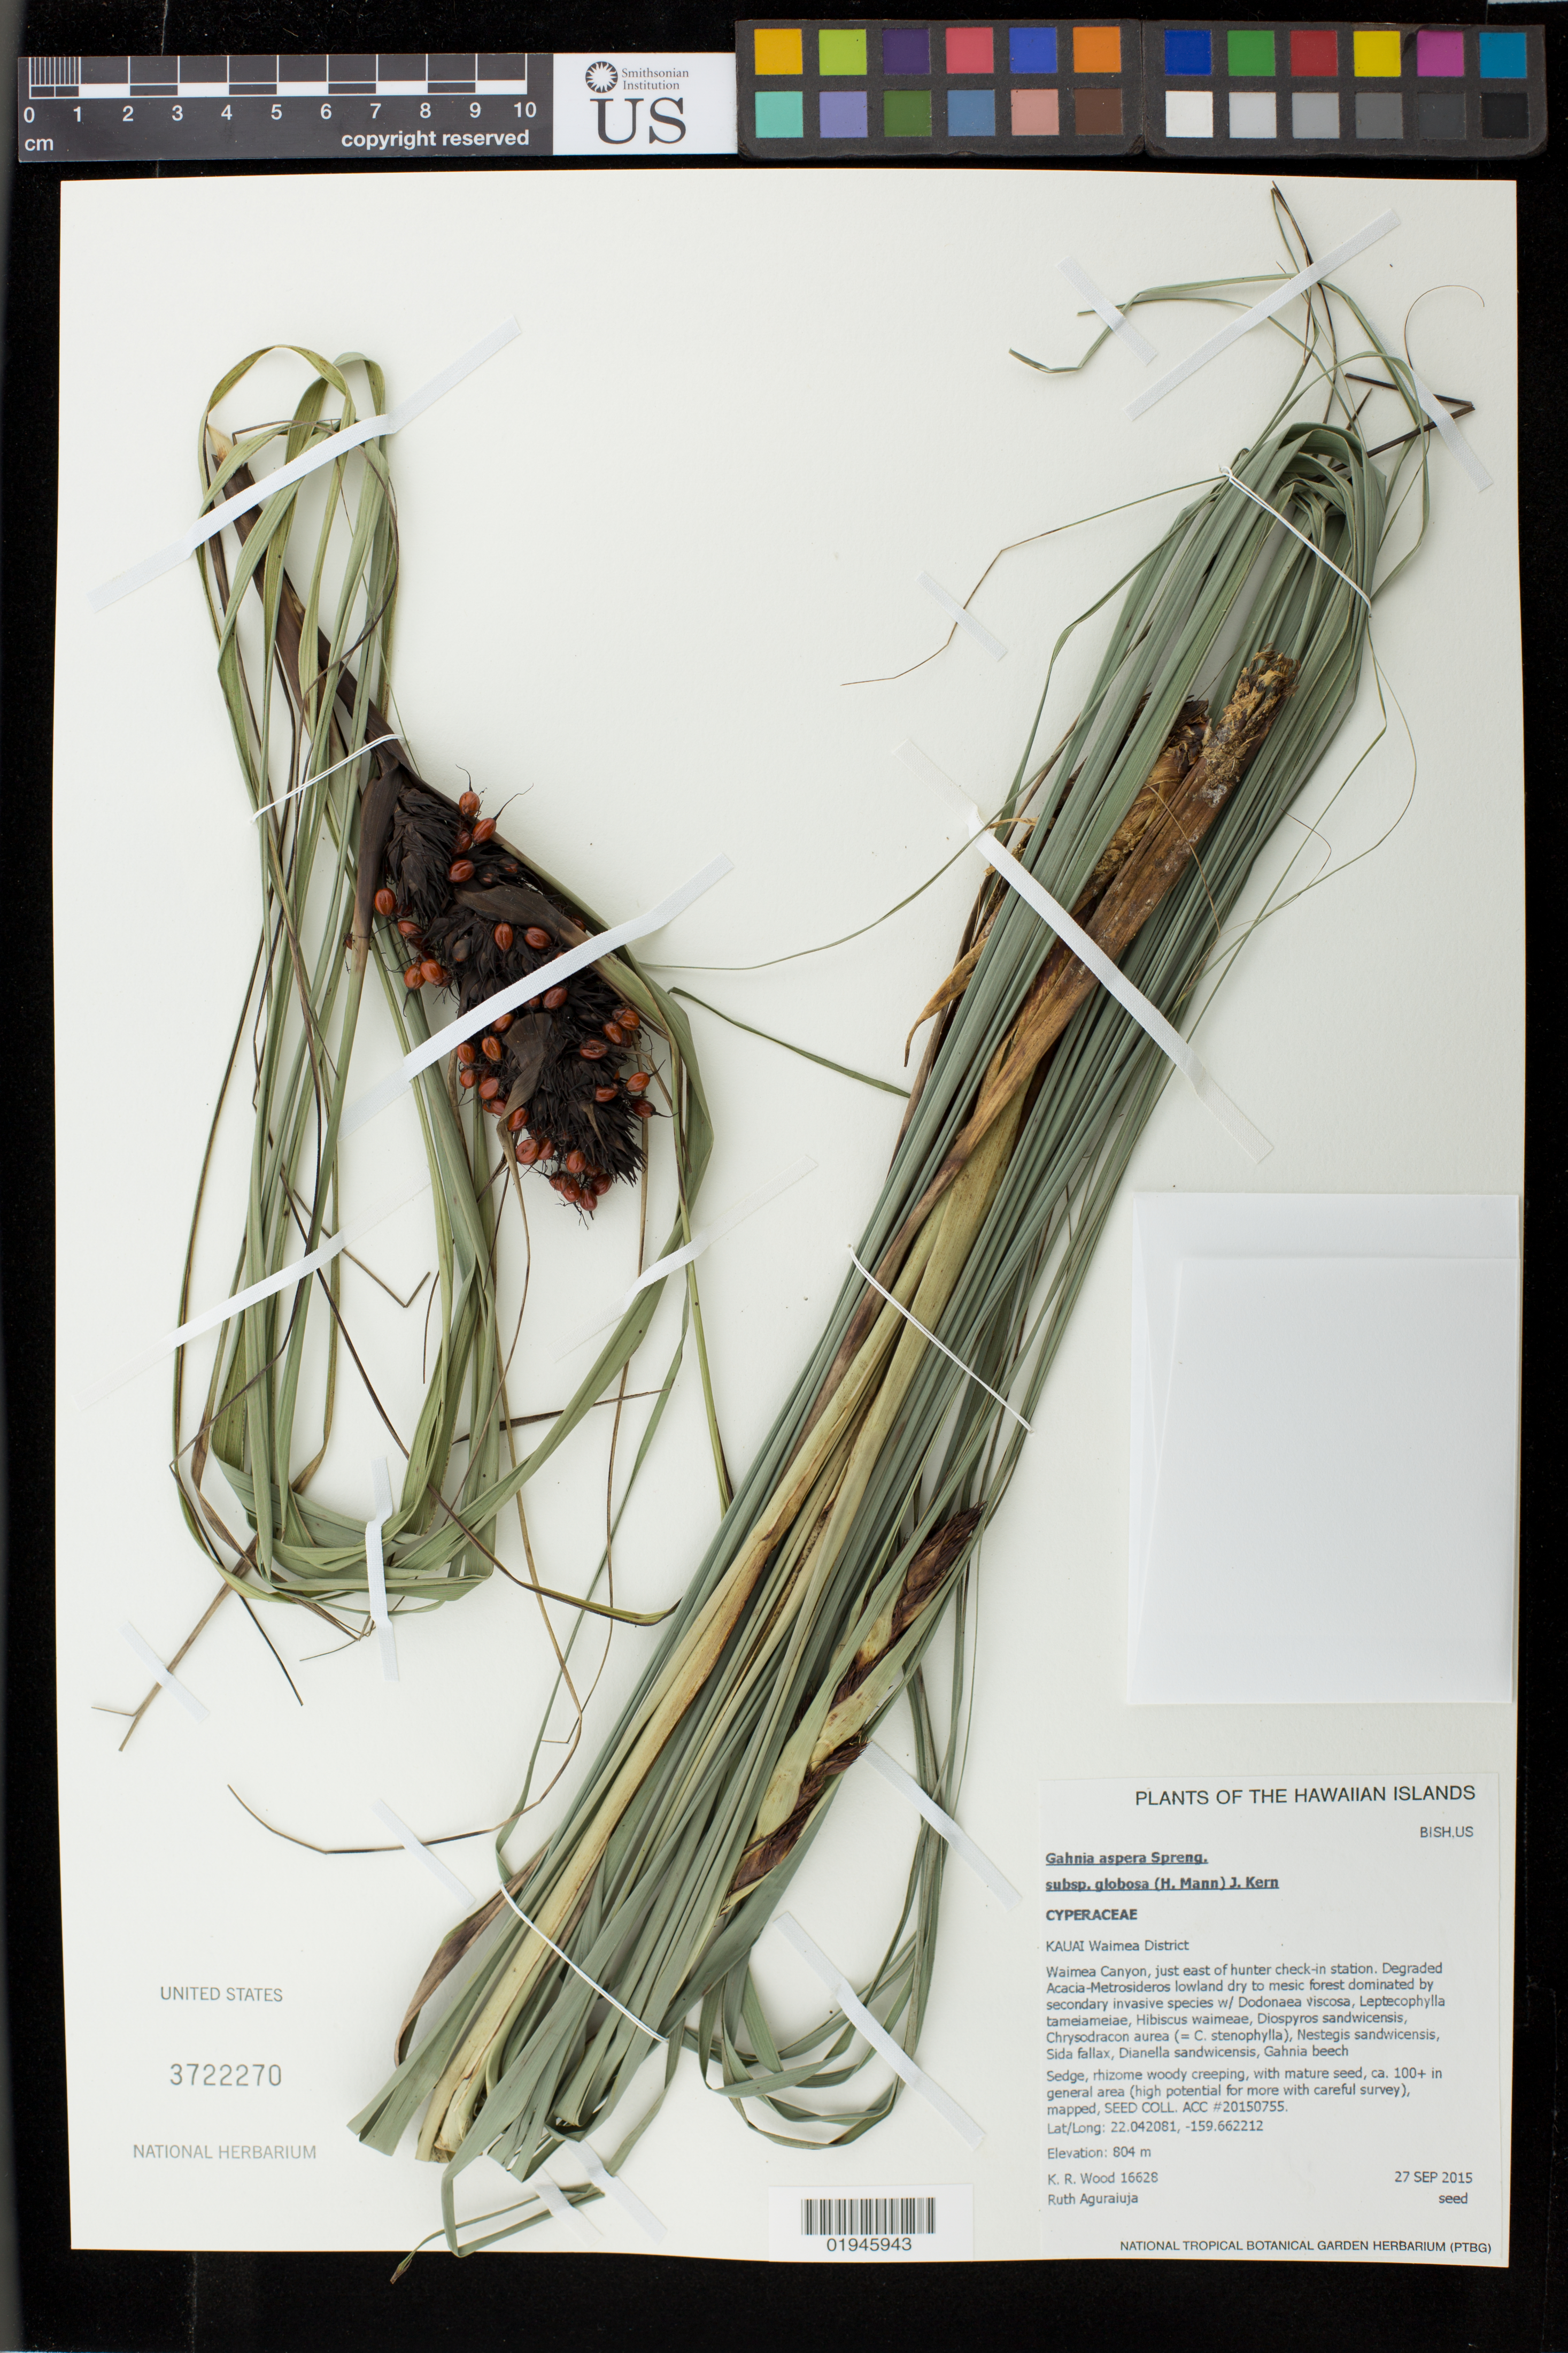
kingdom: Plantae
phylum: Tracheophyta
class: Liliopsida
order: Poales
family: Cyperaceae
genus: Gahnia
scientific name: Gahnia aspera subsp. globosa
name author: (H. Mann) J. Kern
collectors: K. R. Wood & R. Aguraiuja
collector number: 16628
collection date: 2015-09-27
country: United States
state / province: Hawaii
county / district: Kauai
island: Kaua'i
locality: Waimea District, Waimea Canyon, just east of hunter check-in station.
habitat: Degraded lowland dry to mesic forest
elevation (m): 804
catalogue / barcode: US 3722270